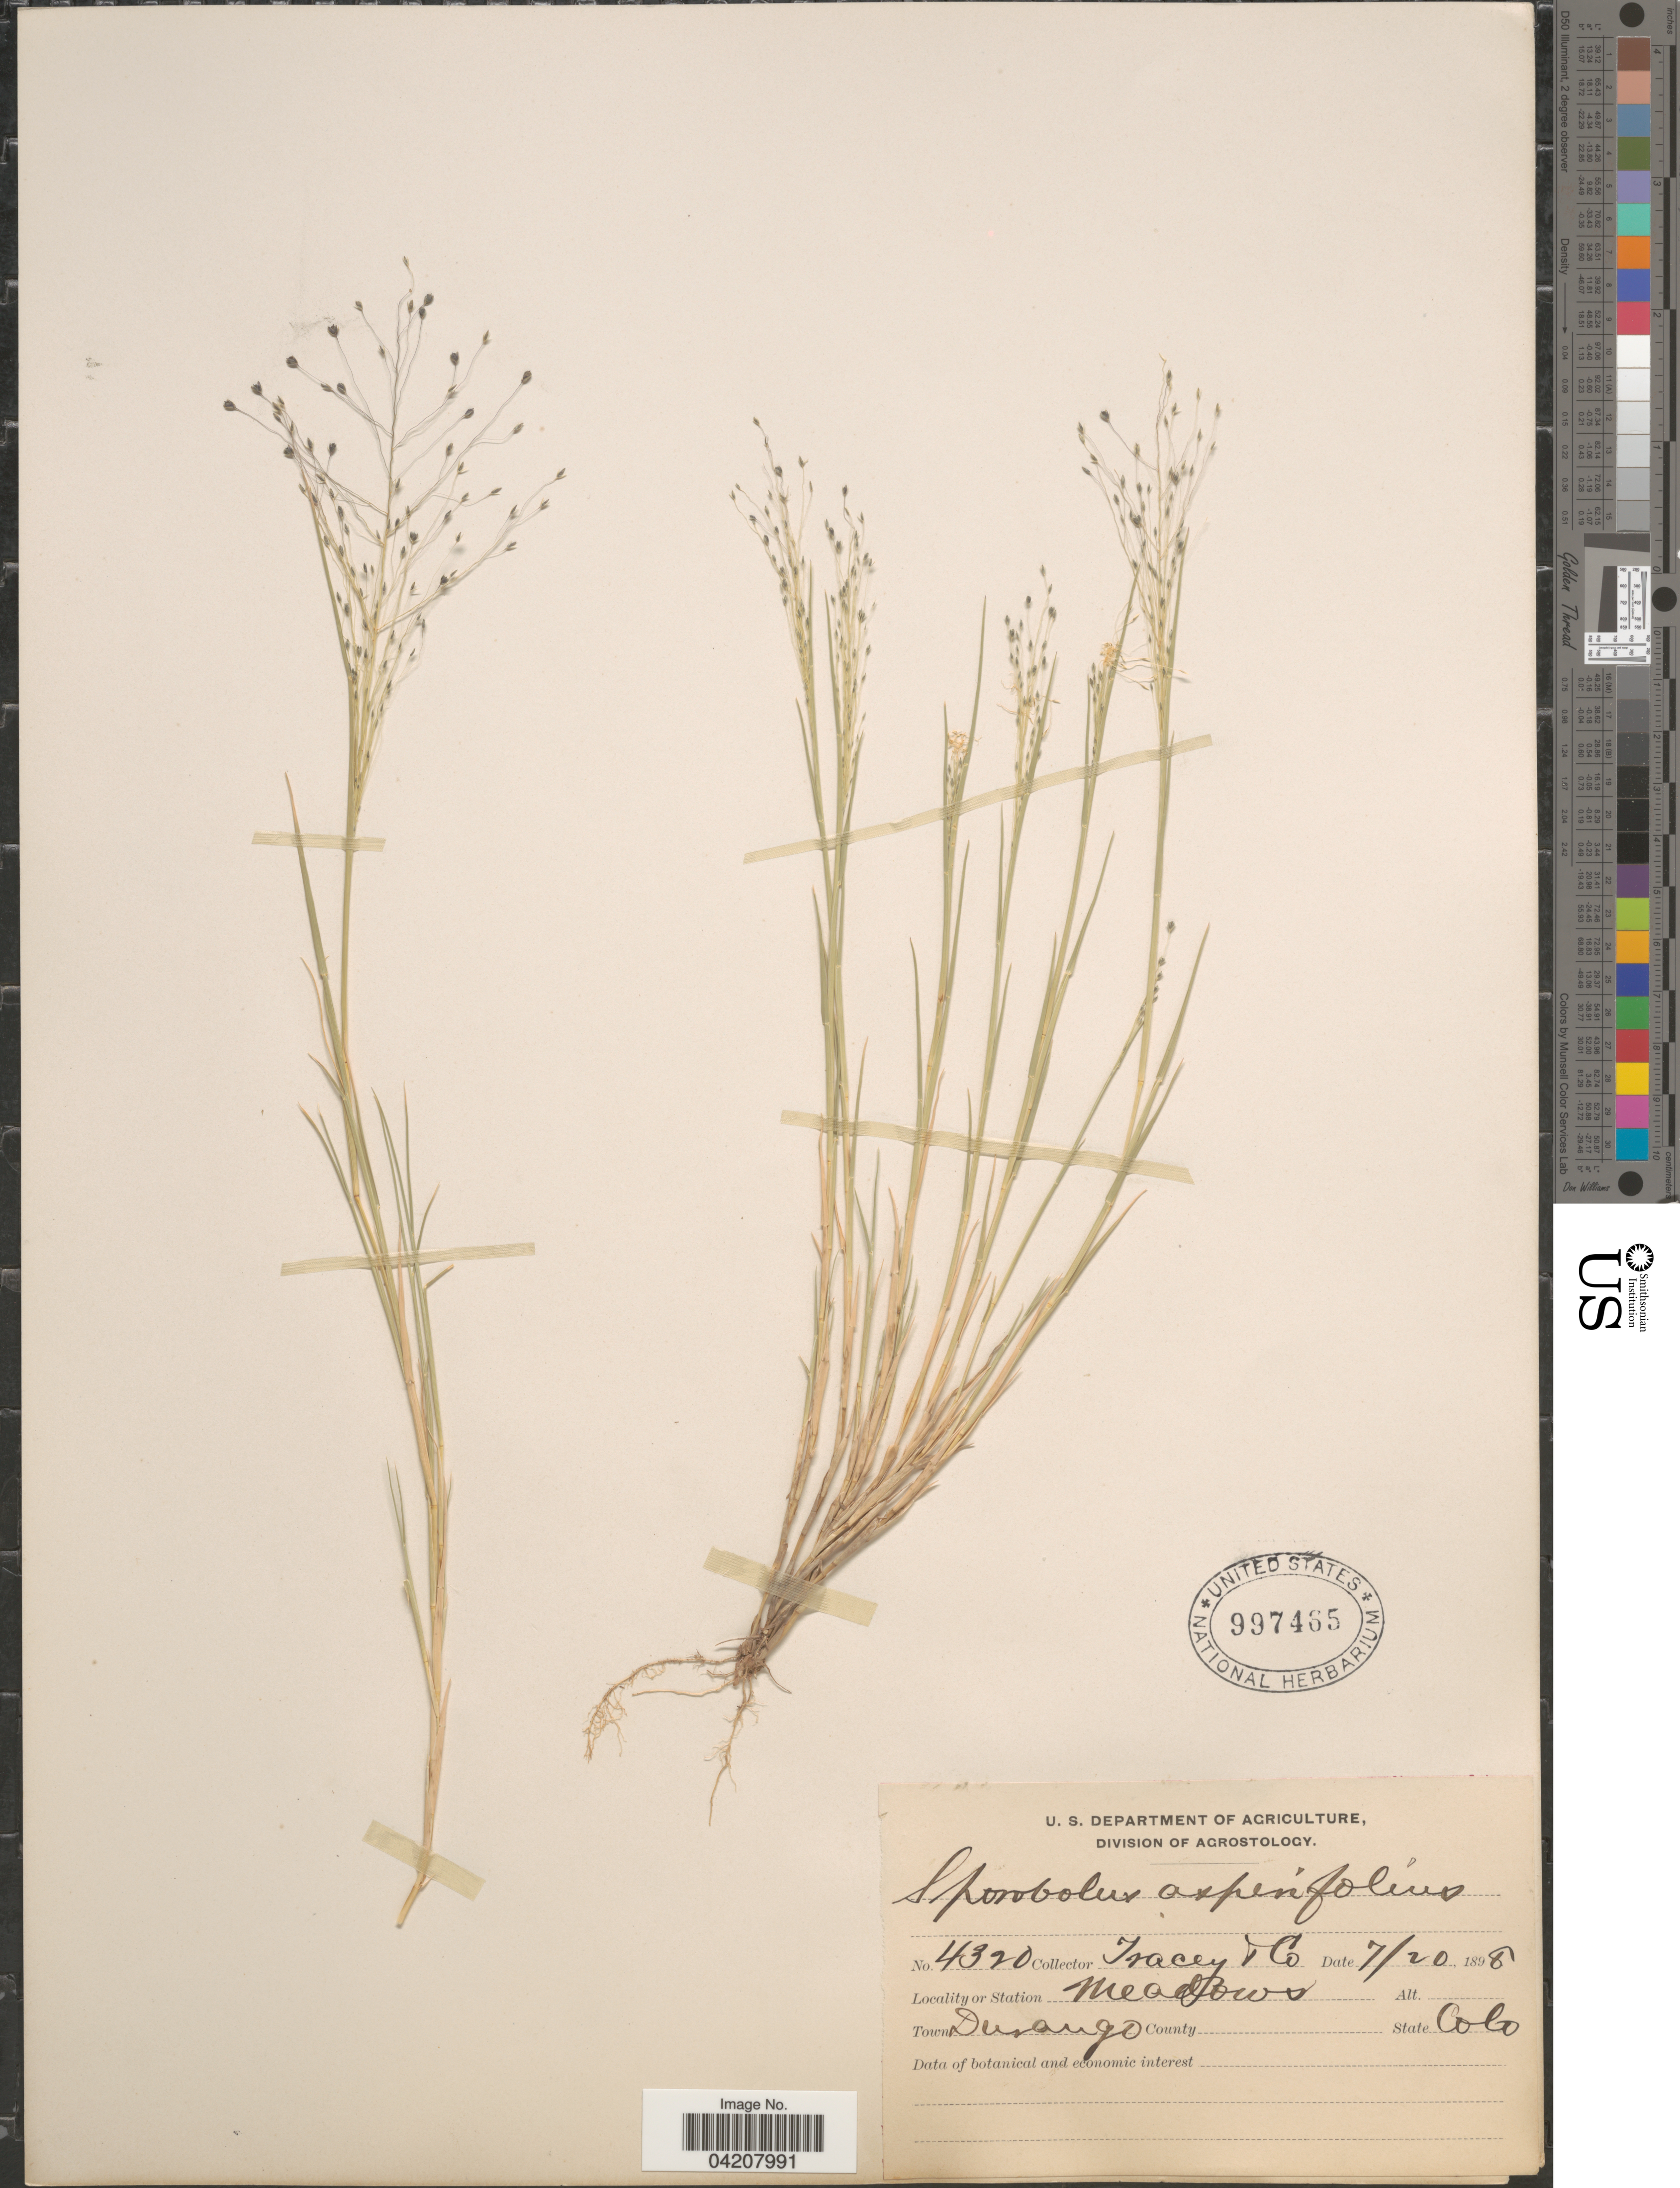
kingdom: Plantae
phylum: Tracheophyta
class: Liliopsida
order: Poales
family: Poaceae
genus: Muhlenbergia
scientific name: Muhlenbergia asperifolia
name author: (Nees & Meyen ex Trin.) Parodi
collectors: Tracey & Co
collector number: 4320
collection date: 1898-07-20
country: United States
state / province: Colorado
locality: Meadows. Town Durango.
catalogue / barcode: US 997465